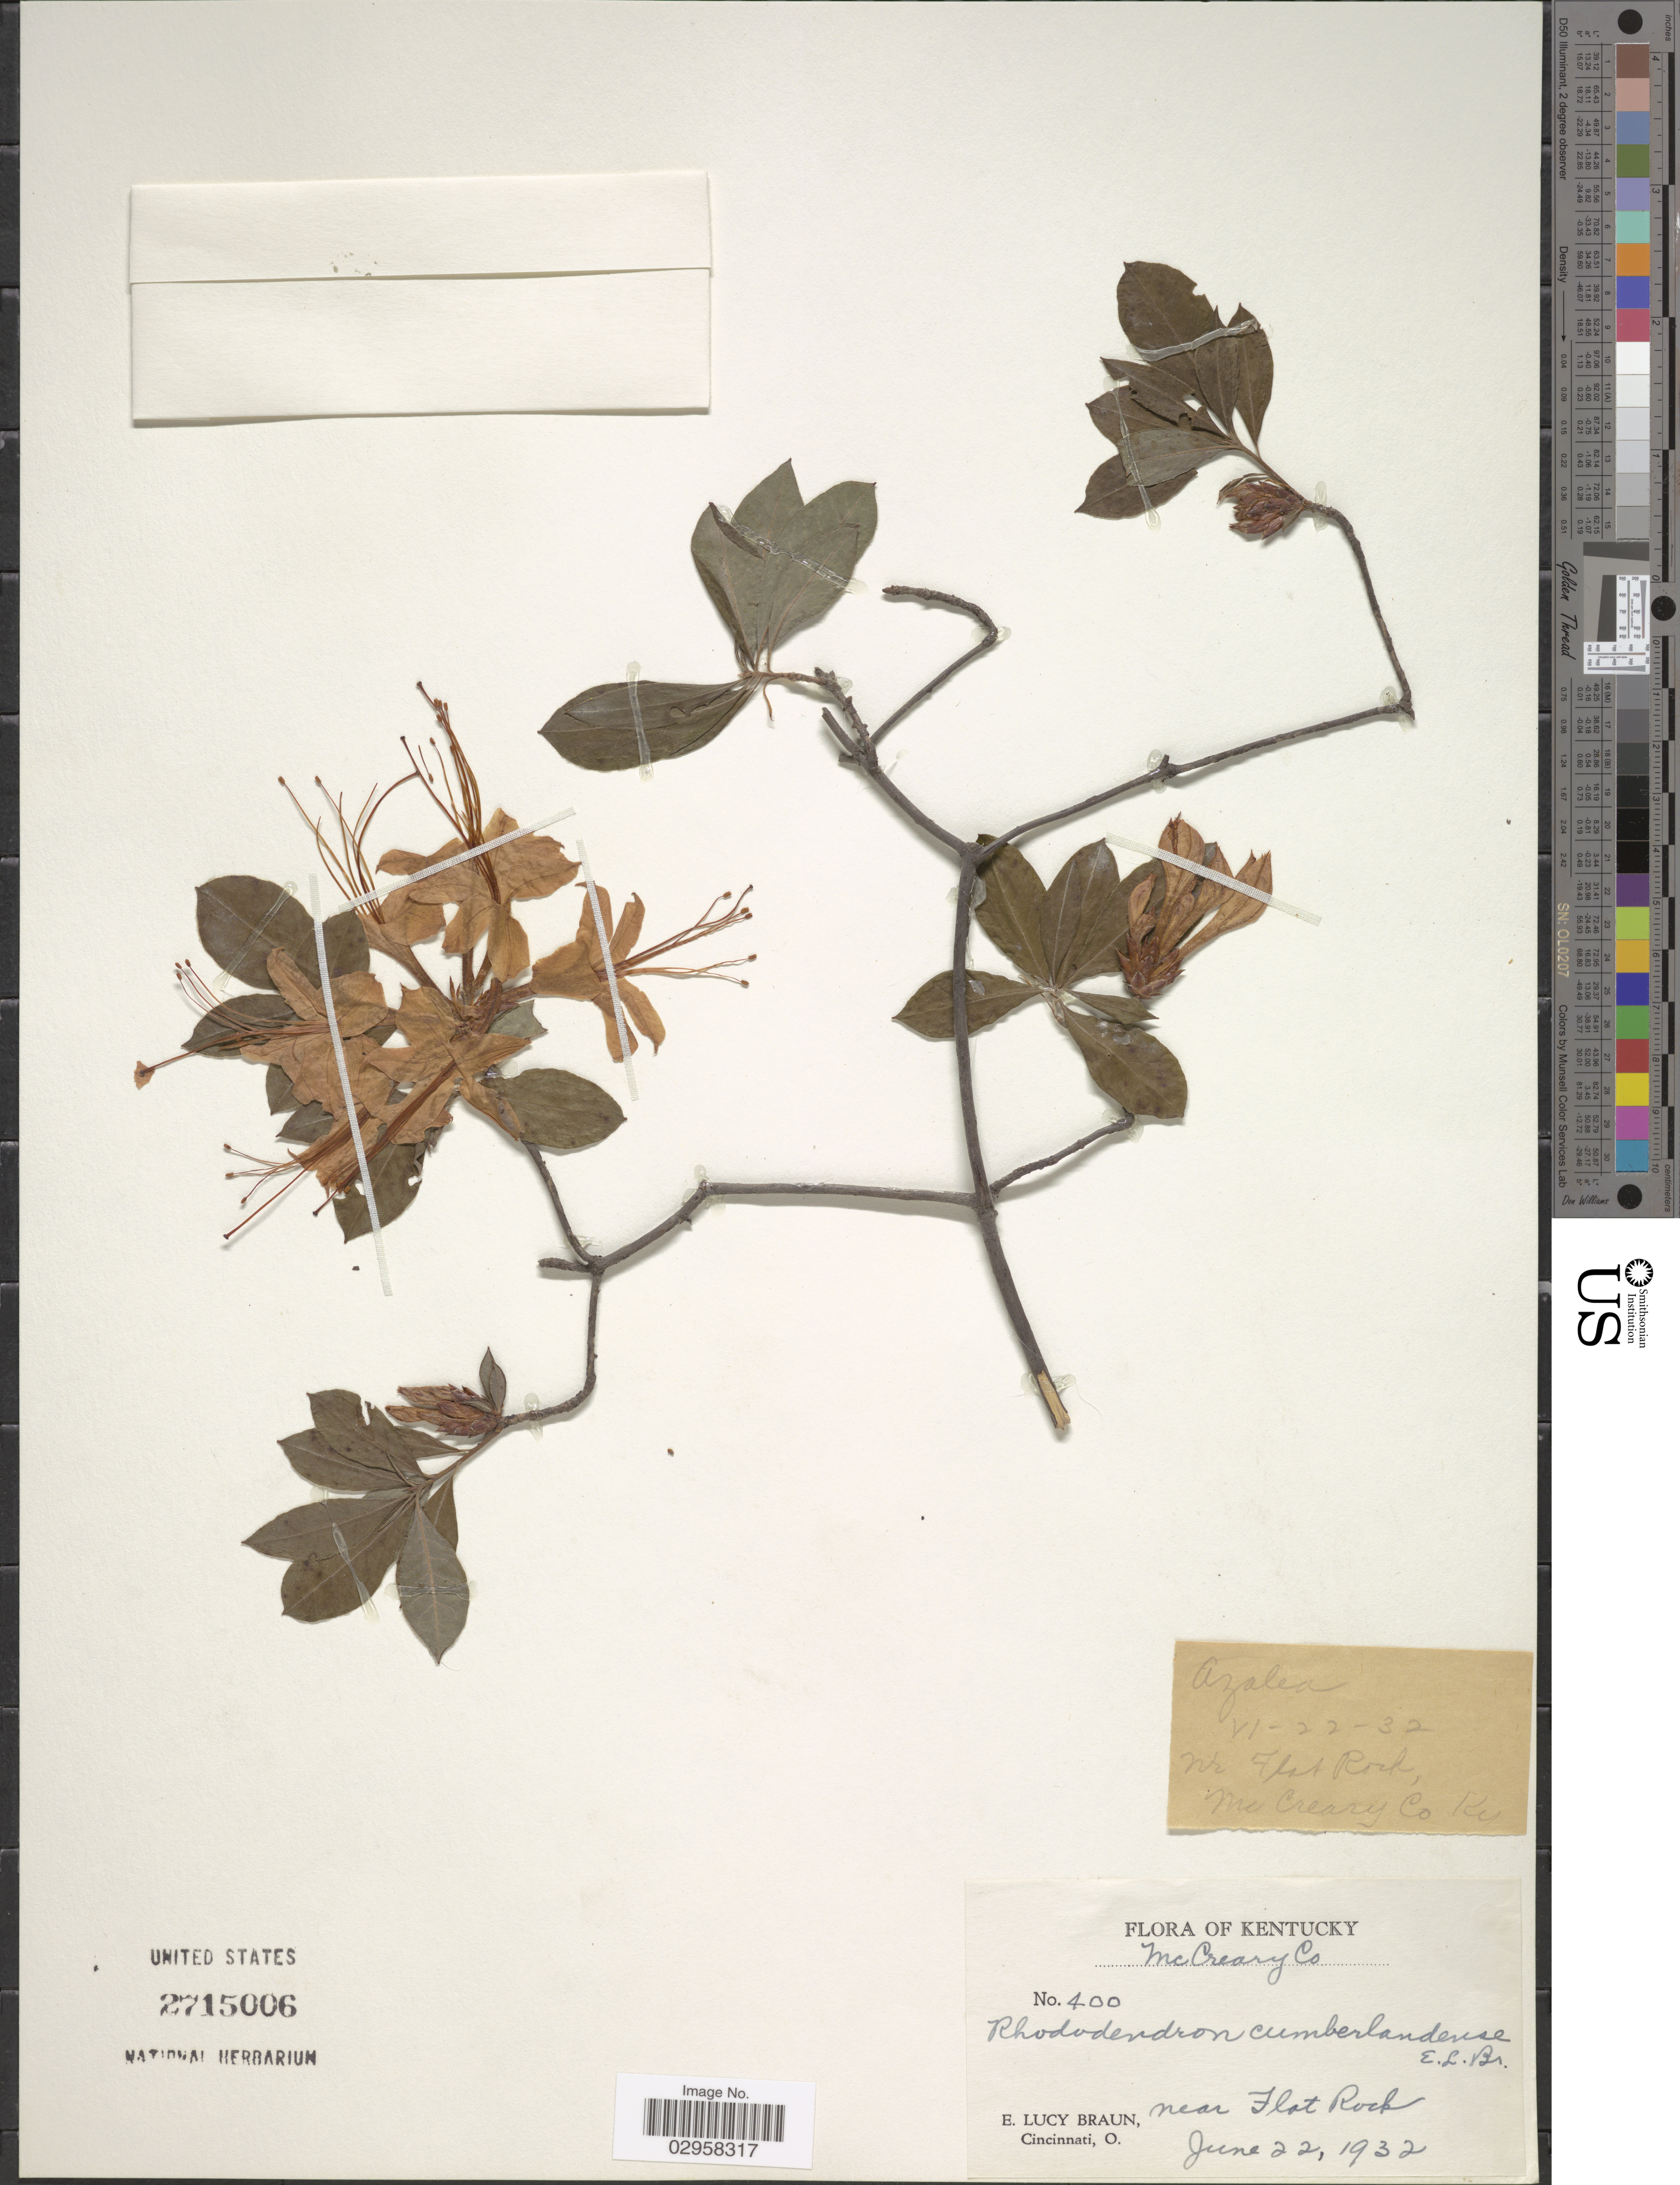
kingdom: Plantae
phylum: Tracheophyta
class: Magnoliopsida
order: Ericales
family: Ericaceae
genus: Rhododendron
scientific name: Rhododendron cumberlandense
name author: E.L. Braun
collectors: E. L. Braun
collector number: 400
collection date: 1932-06-22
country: United States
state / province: Kentucky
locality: McCreary Co. Near Flat Rock.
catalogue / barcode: US 2715006